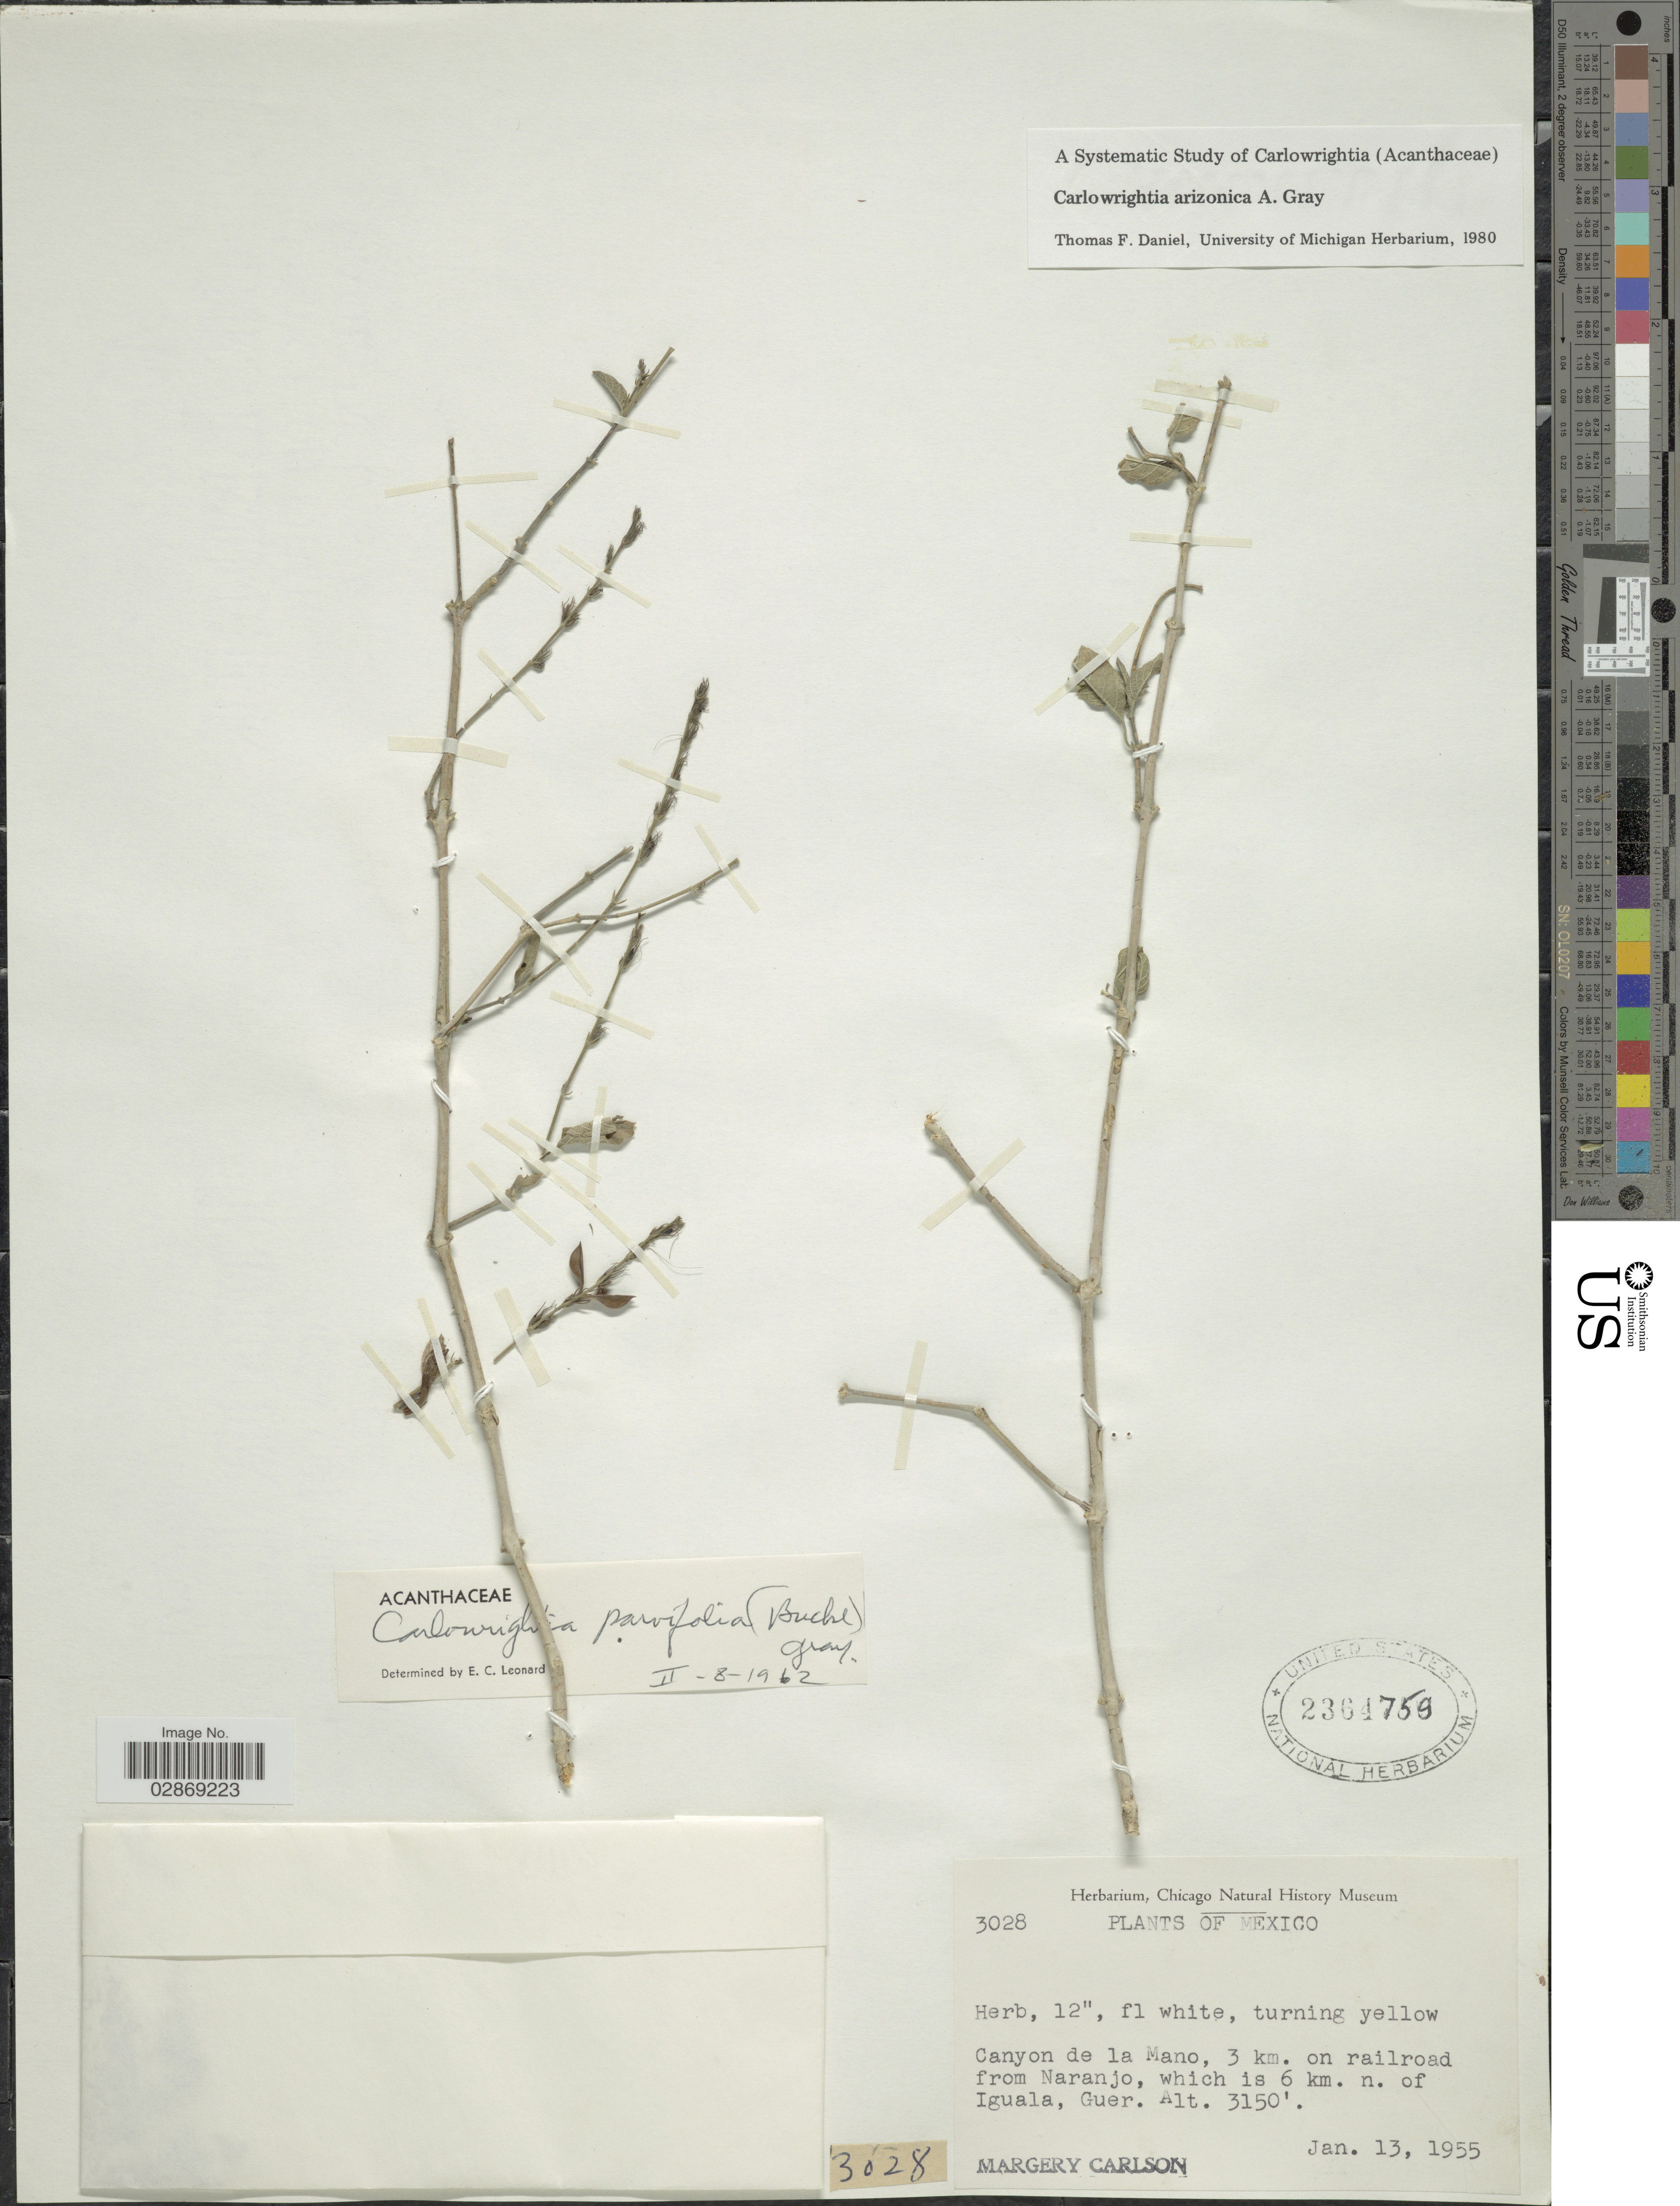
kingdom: Plantae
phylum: Tracheophyta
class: Magnoliopsida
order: Lamiales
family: Acanthaceae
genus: Carlowrightia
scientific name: Carlowrightia arizonica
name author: A. Gray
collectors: M. C. Carlson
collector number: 3028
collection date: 1955-01-13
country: Mexico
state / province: Guerrero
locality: Canyon de la Mano, 3 km. on railroad from Naranjo, which is 6 km. n of Iguala, Guer.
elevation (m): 960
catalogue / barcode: US 2364759